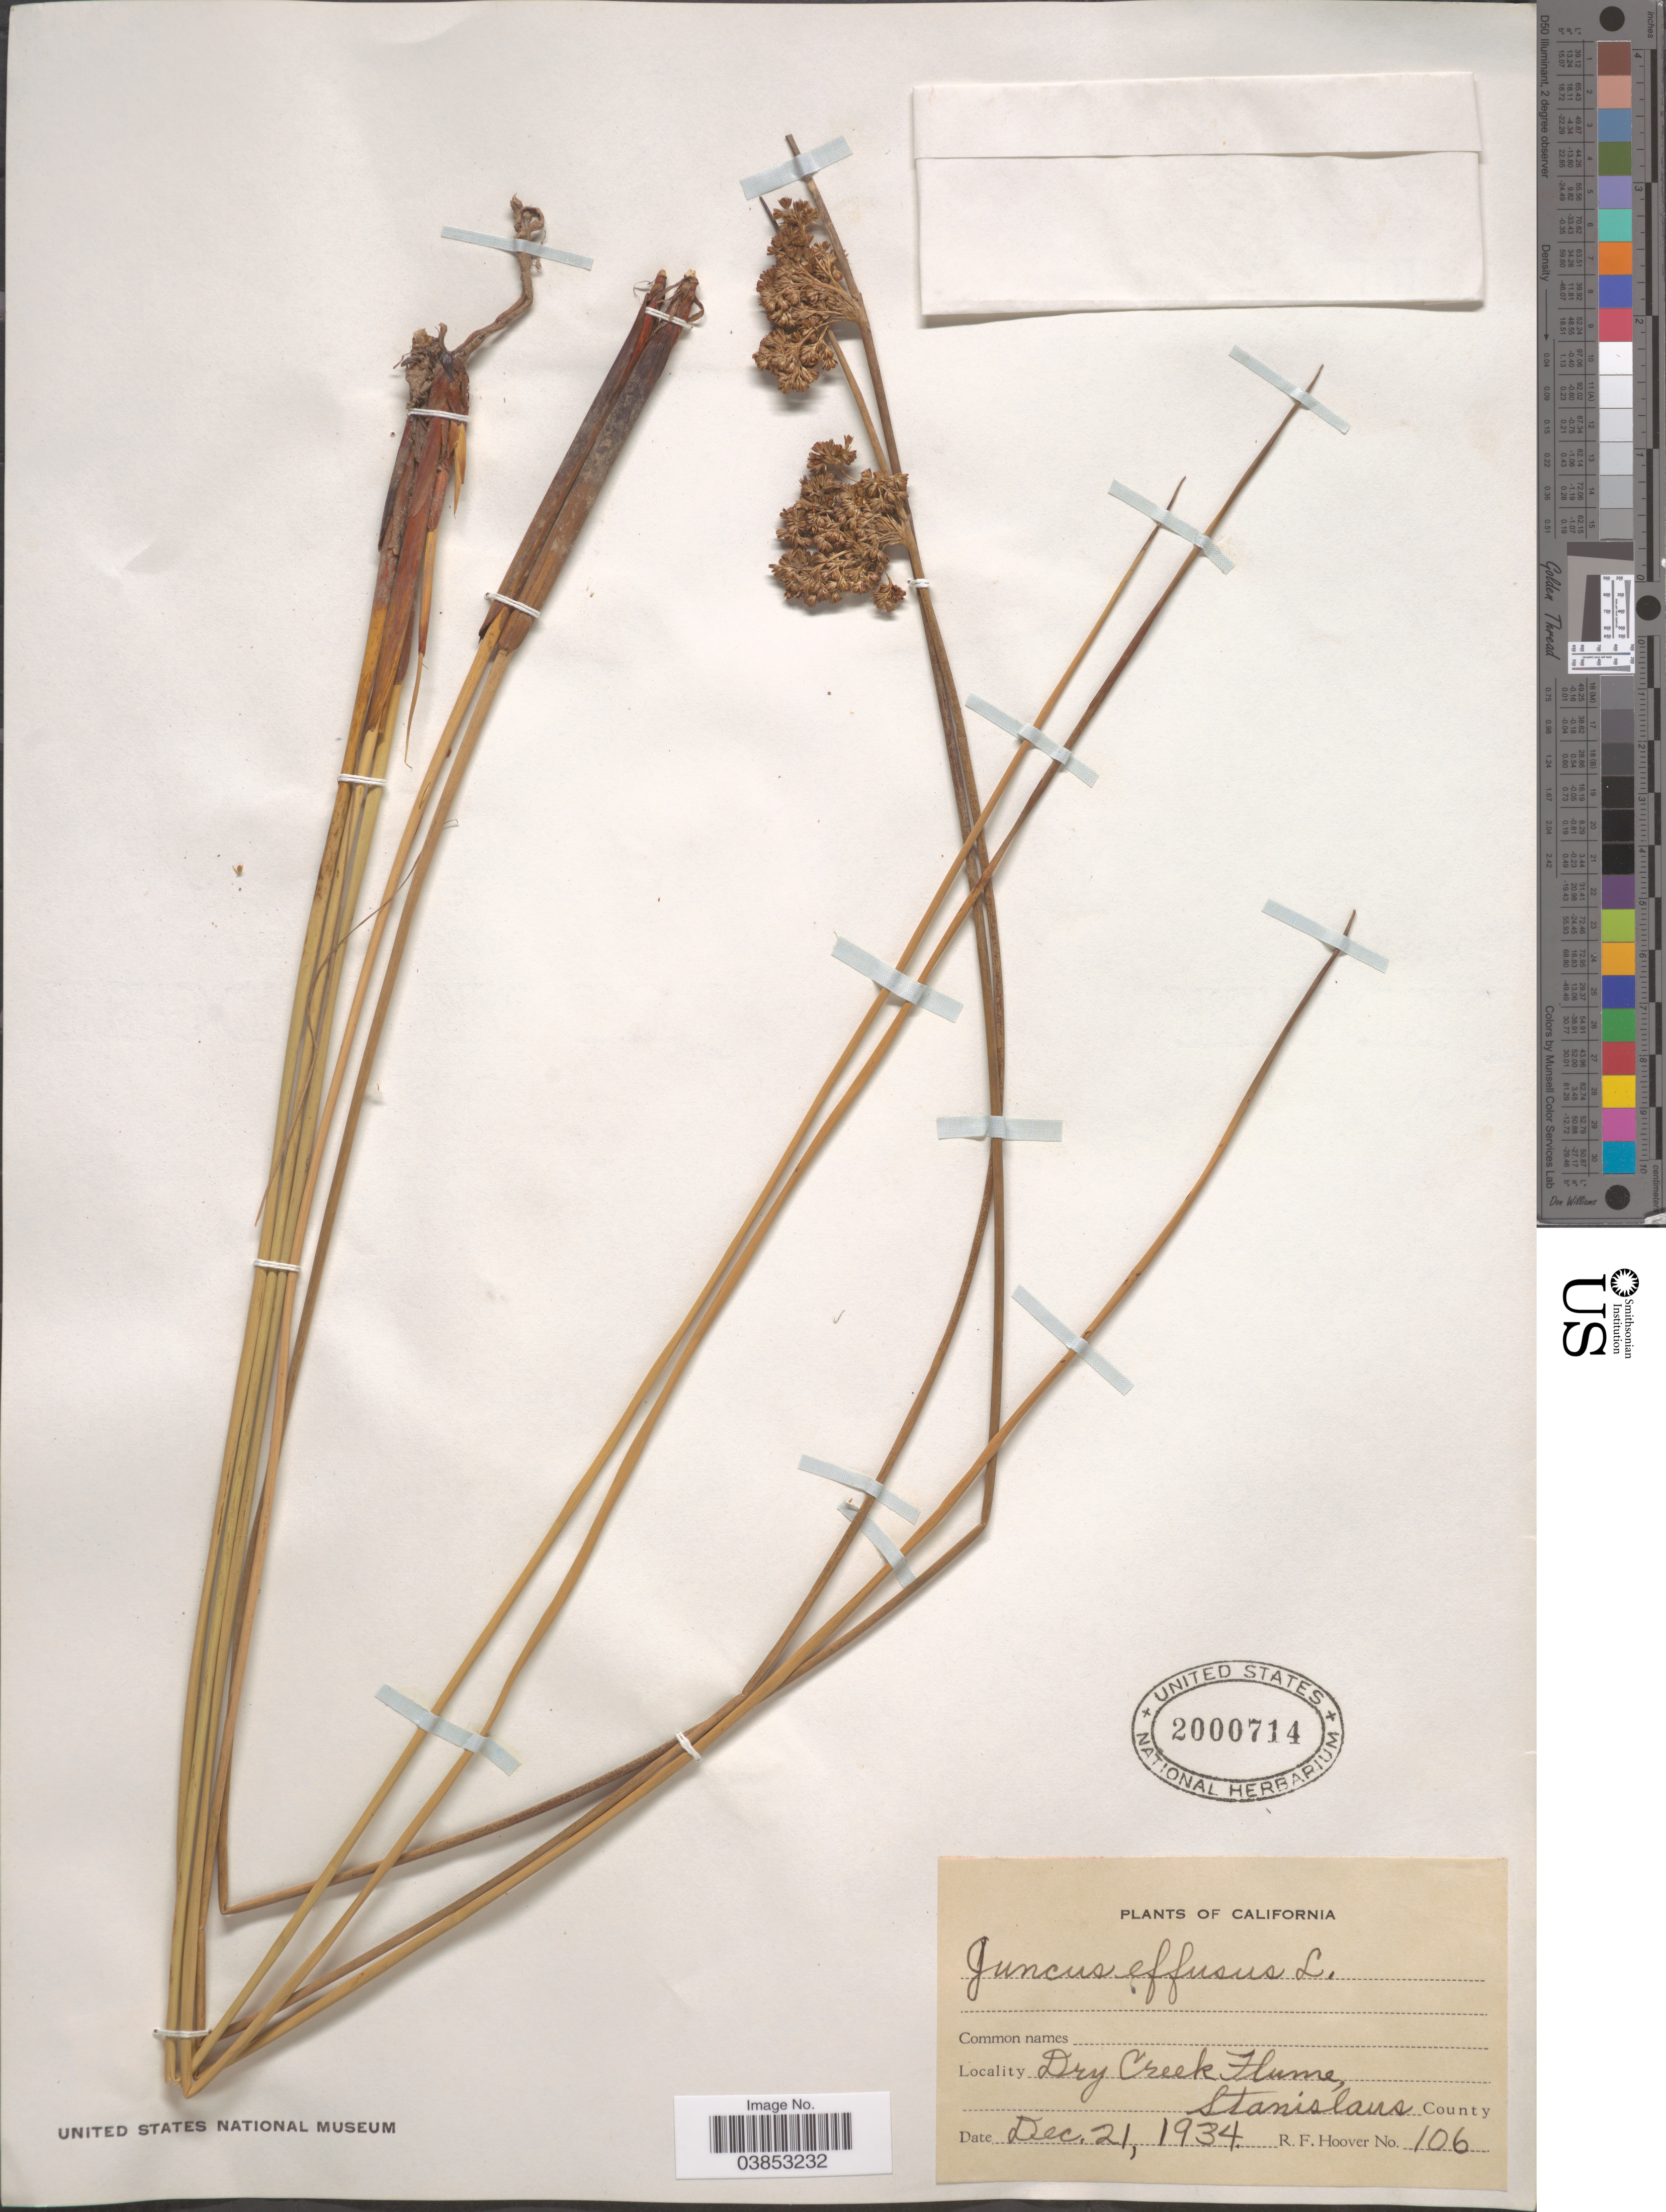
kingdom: Plantae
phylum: Tracheophyta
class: Liliopsida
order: Poales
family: Juncaceae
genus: Juncus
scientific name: Juncus effusus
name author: L.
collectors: R. F. Hoover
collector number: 106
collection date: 1934-12-21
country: United States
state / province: California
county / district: Stanislaus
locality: Dry Creek Flume, Stanislaus County.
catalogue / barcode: US 2000714